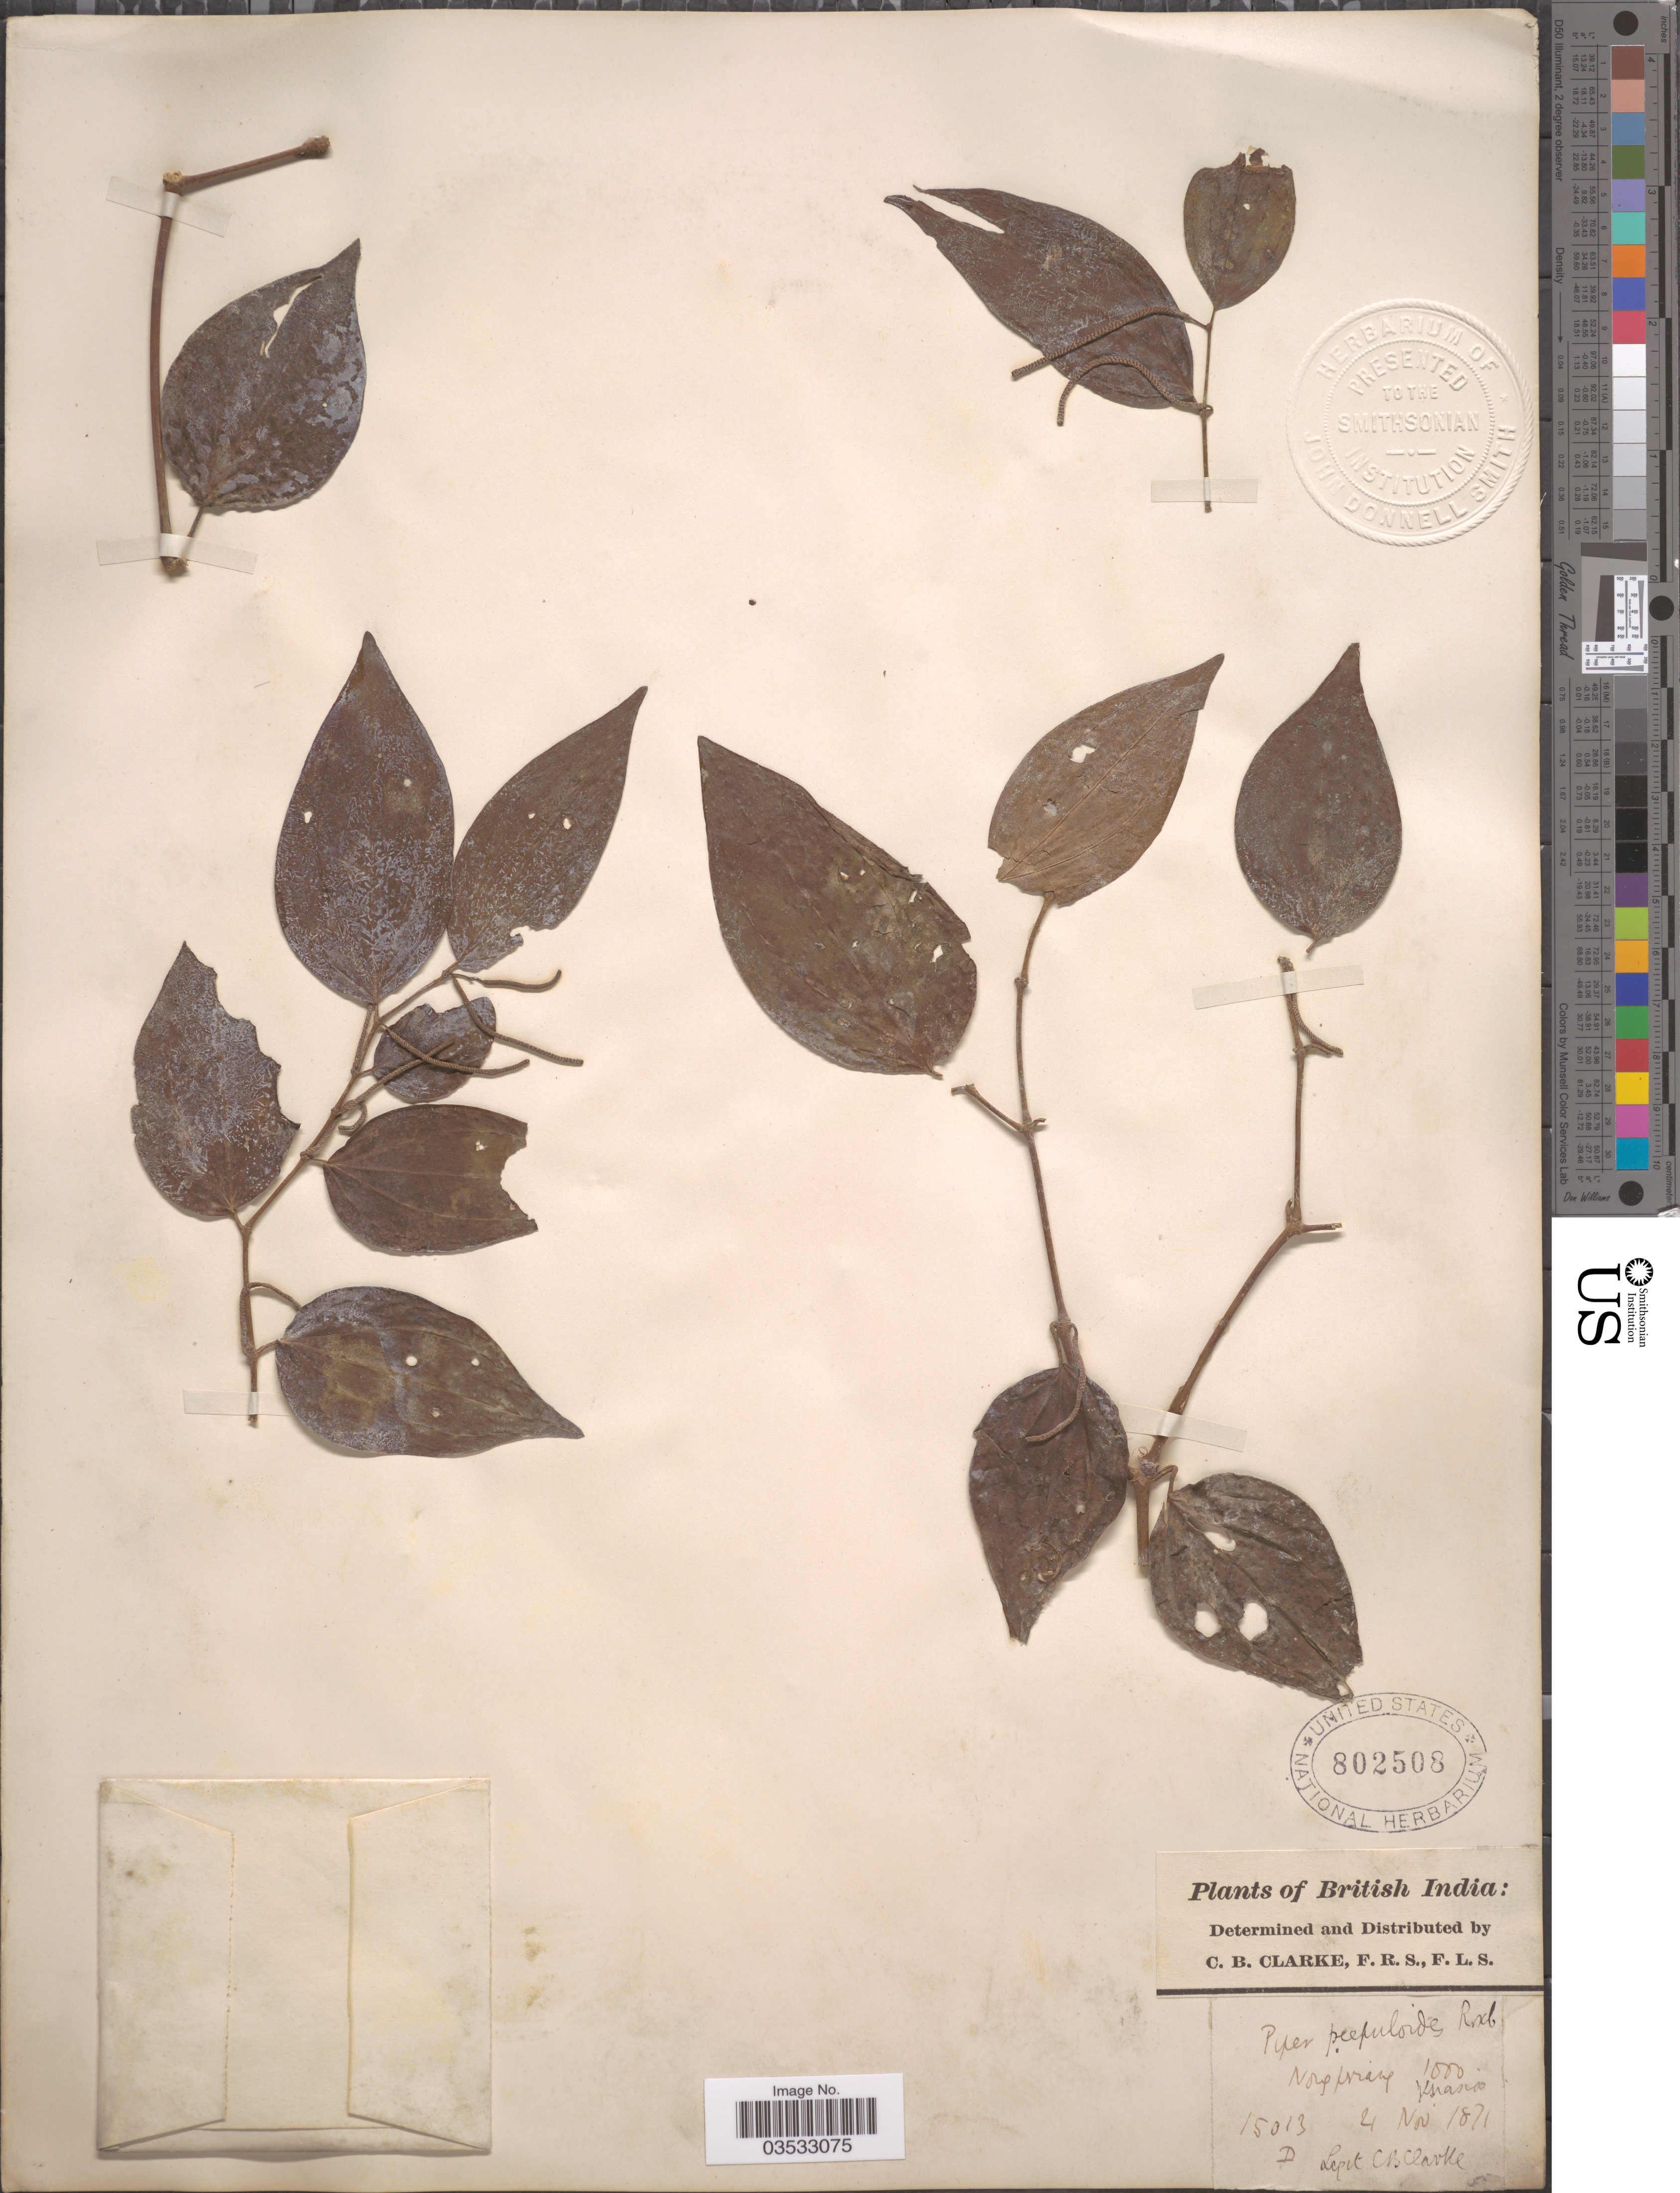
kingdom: Plantae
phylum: Tracheophyta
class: Magnoliopsida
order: Piperales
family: Piperaceae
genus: Piper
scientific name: Piper peepuloides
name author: Roxb.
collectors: C. B. Clarke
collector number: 15013D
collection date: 1871-11-04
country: India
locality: British India. Khasia.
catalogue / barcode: US 802508